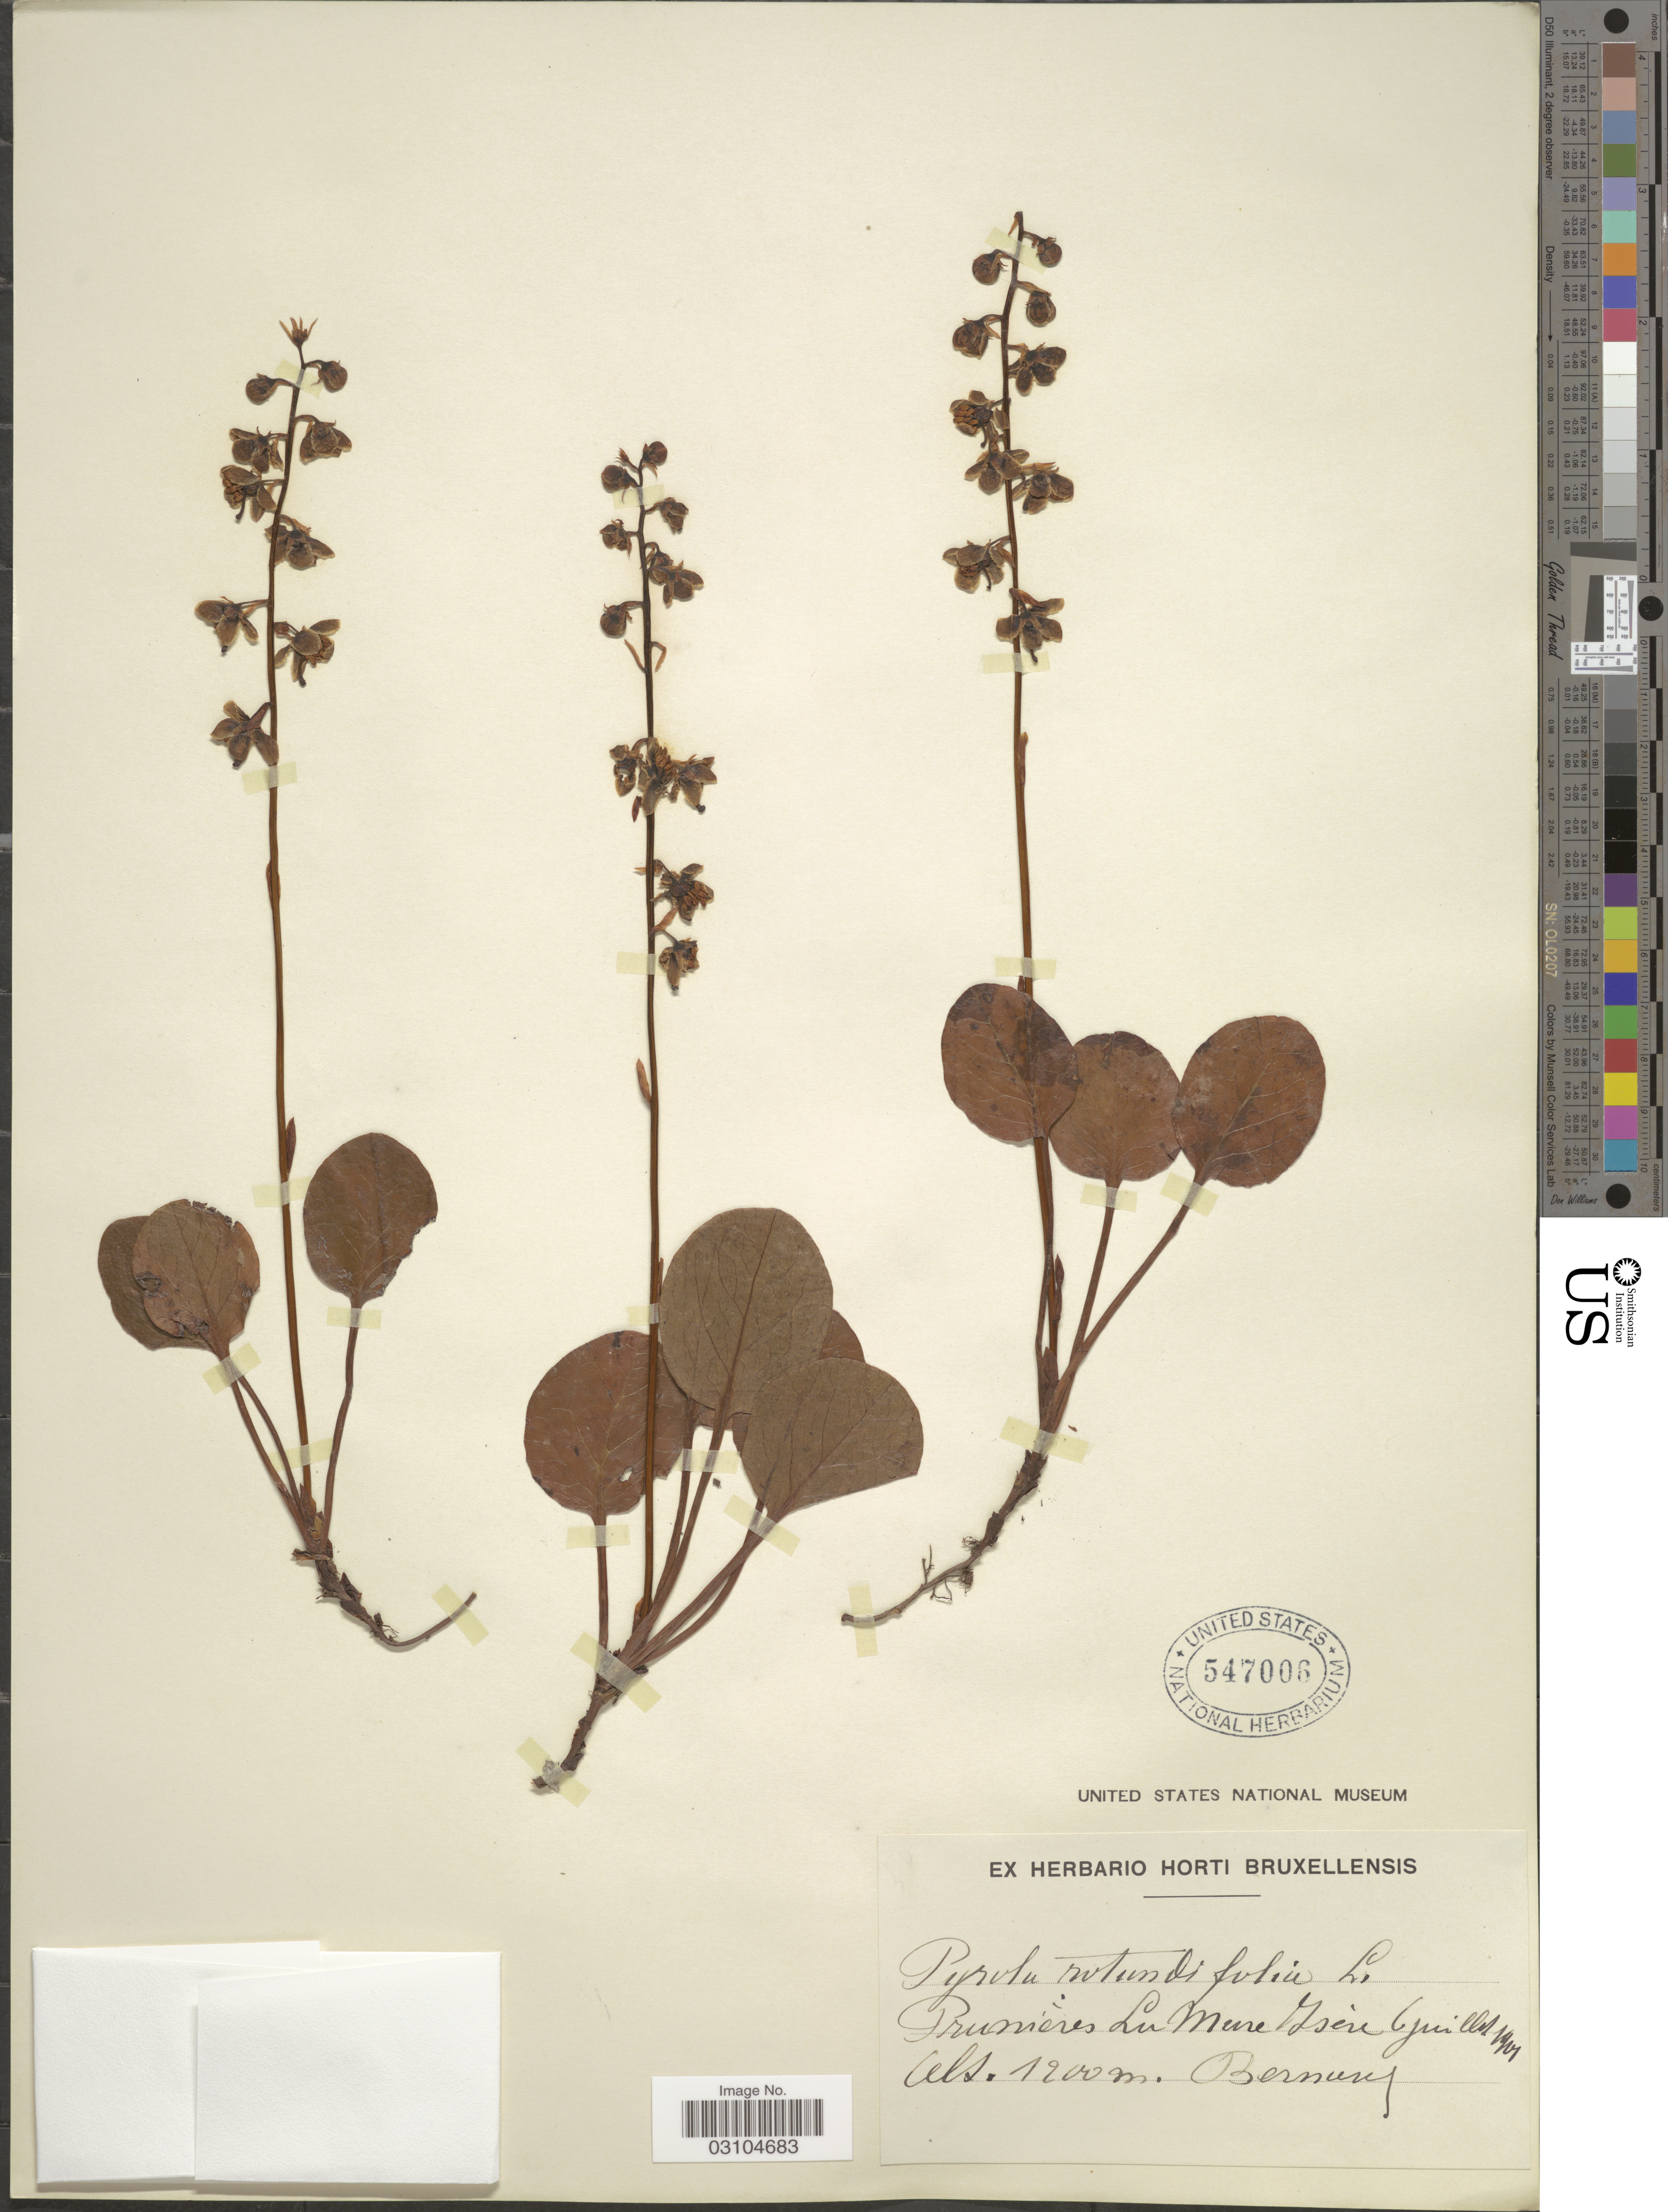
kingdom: Plantae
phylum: Tracheophyta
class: Magnoliopsida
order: Ericales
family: Ericaceae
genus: Pyrola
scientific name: Pyrola rotundifolia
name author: L.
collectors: Bernung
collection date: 1901-07-06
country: France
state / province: Auvergne-Rhône-Alpes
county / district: Isère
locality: Pruniéres La Mure Isére.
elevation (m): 1200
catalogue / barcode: US 547006